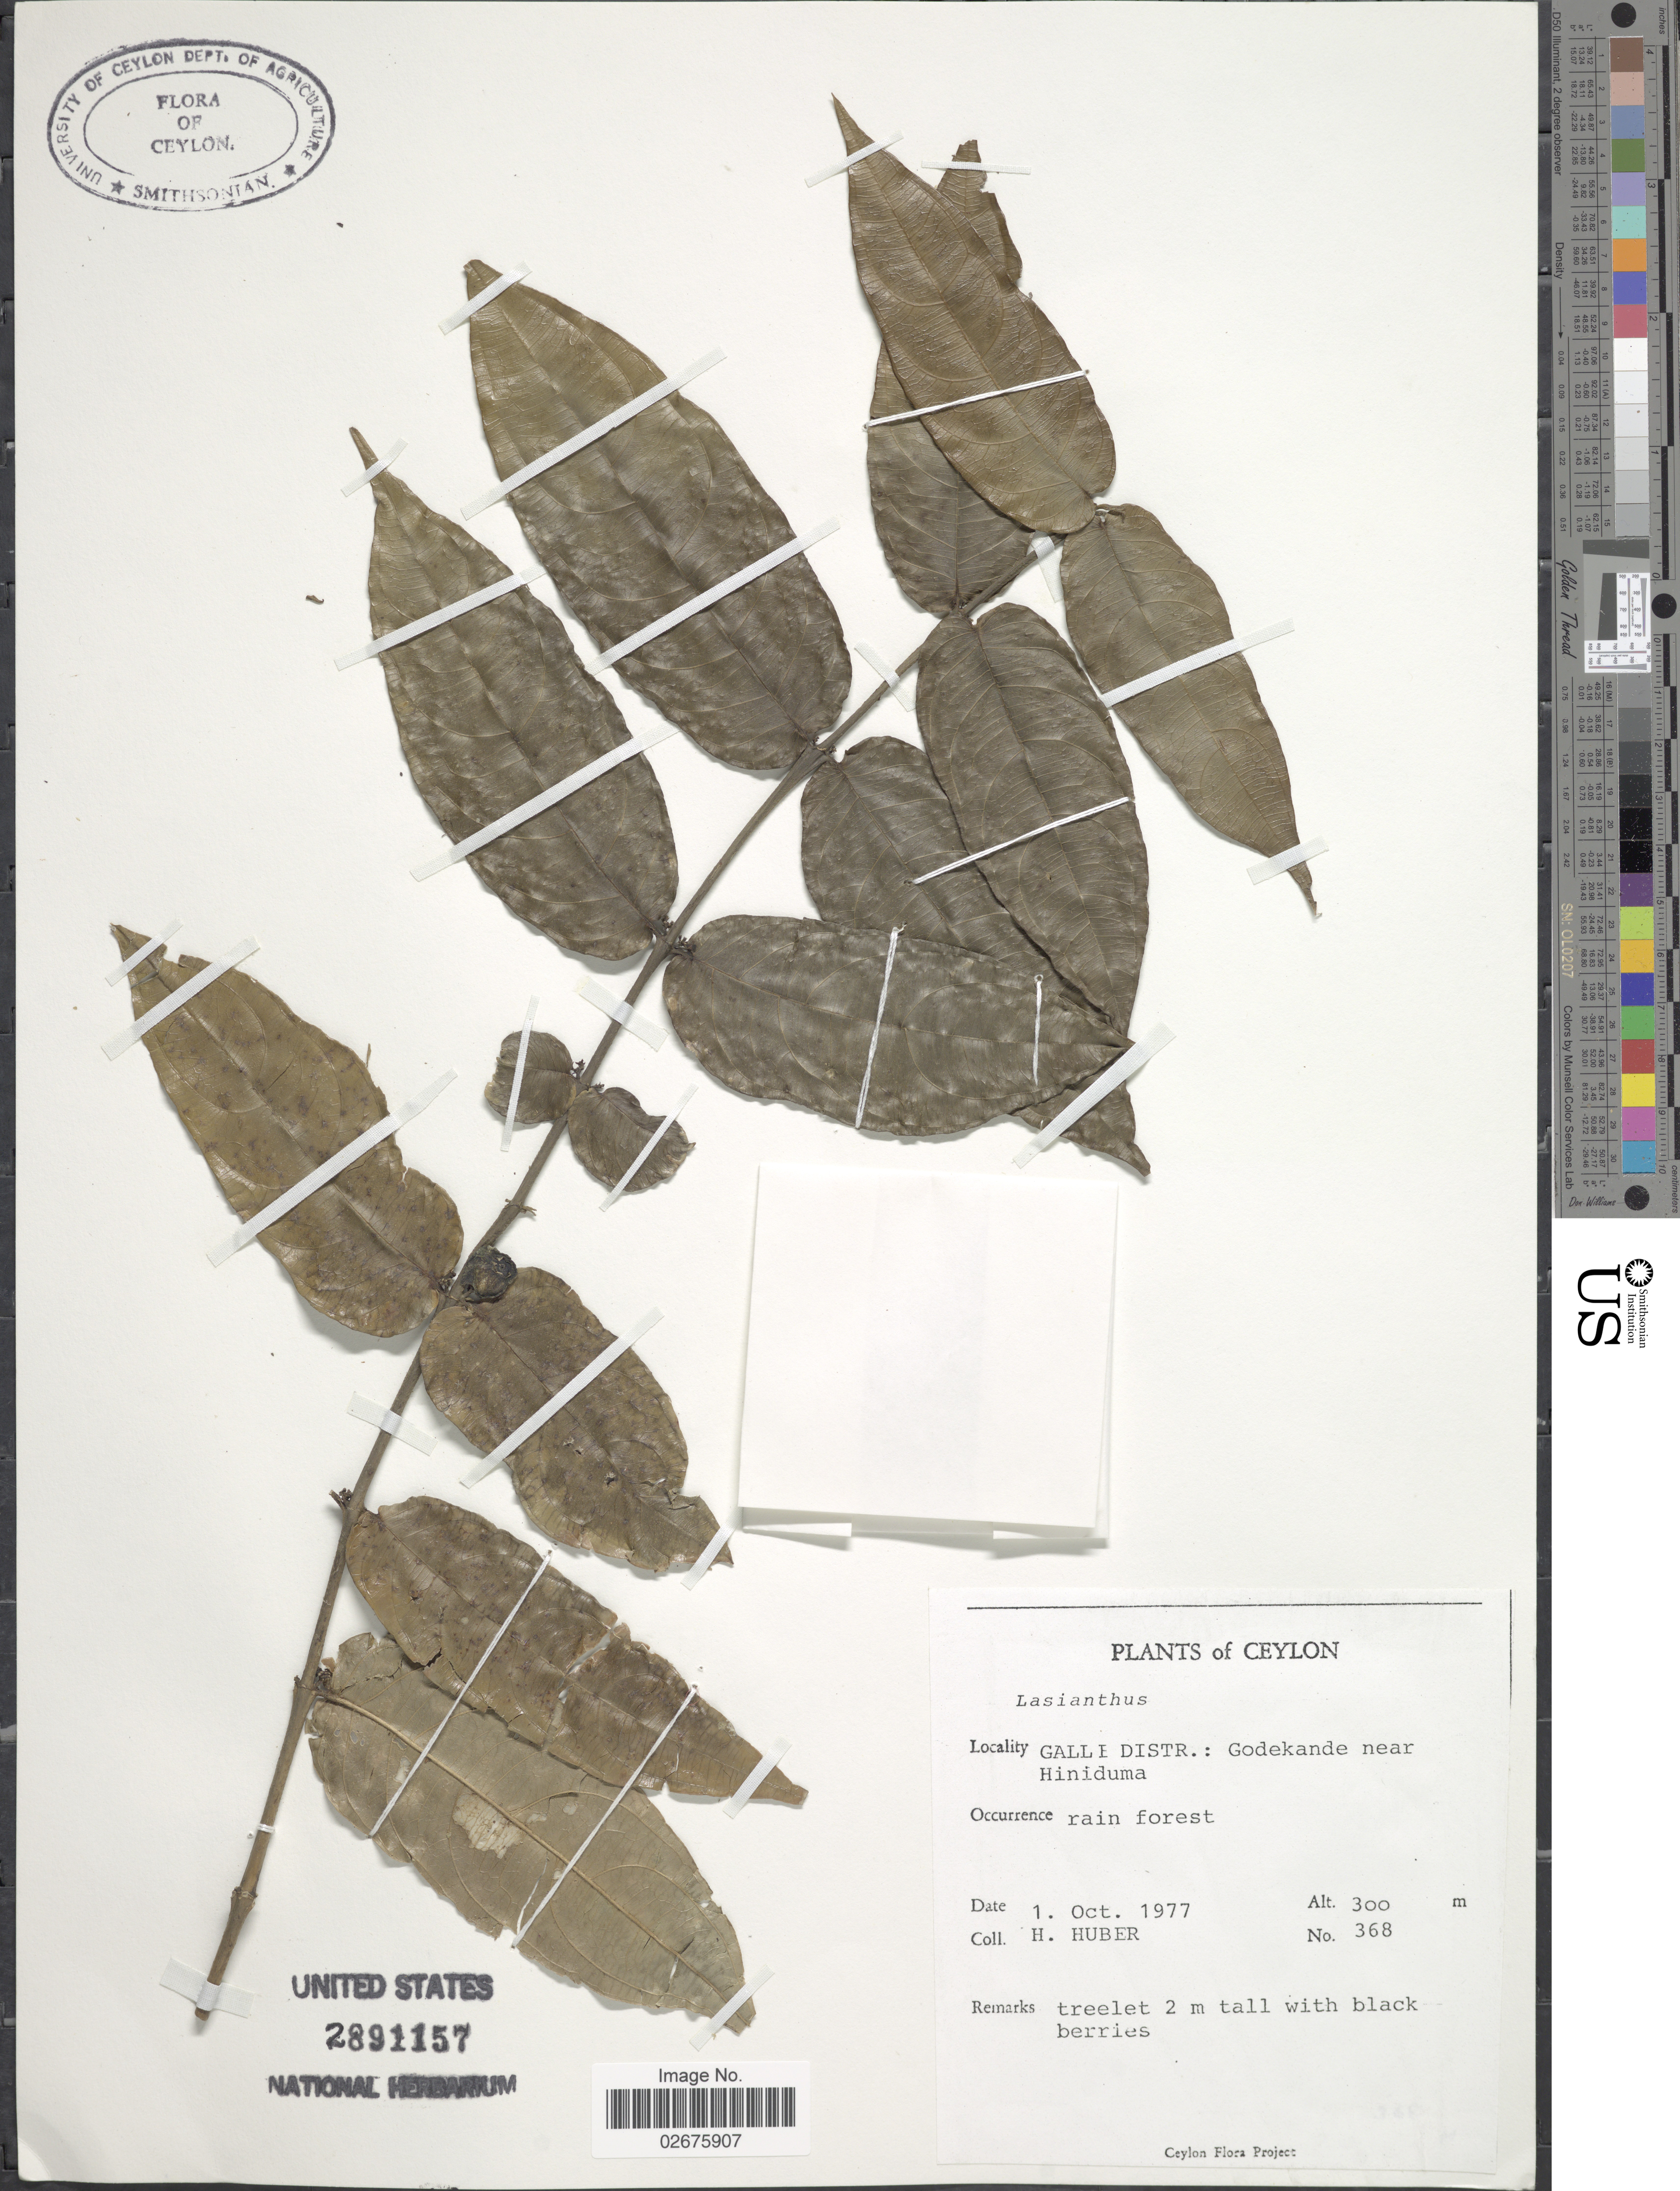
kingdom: Plantae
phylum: Tracheophyta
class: Magnoliopsida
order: Gentianales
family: Rubiaceae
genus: Lasianthus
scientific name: Lasianthus sp.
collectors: H. Huber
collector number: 368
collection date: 1977-10-01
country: Sri Lanka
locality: Ceylon, Galle Distr: Godekande near Hiniduma, rain forest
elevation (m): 300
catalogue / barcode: US 2891157